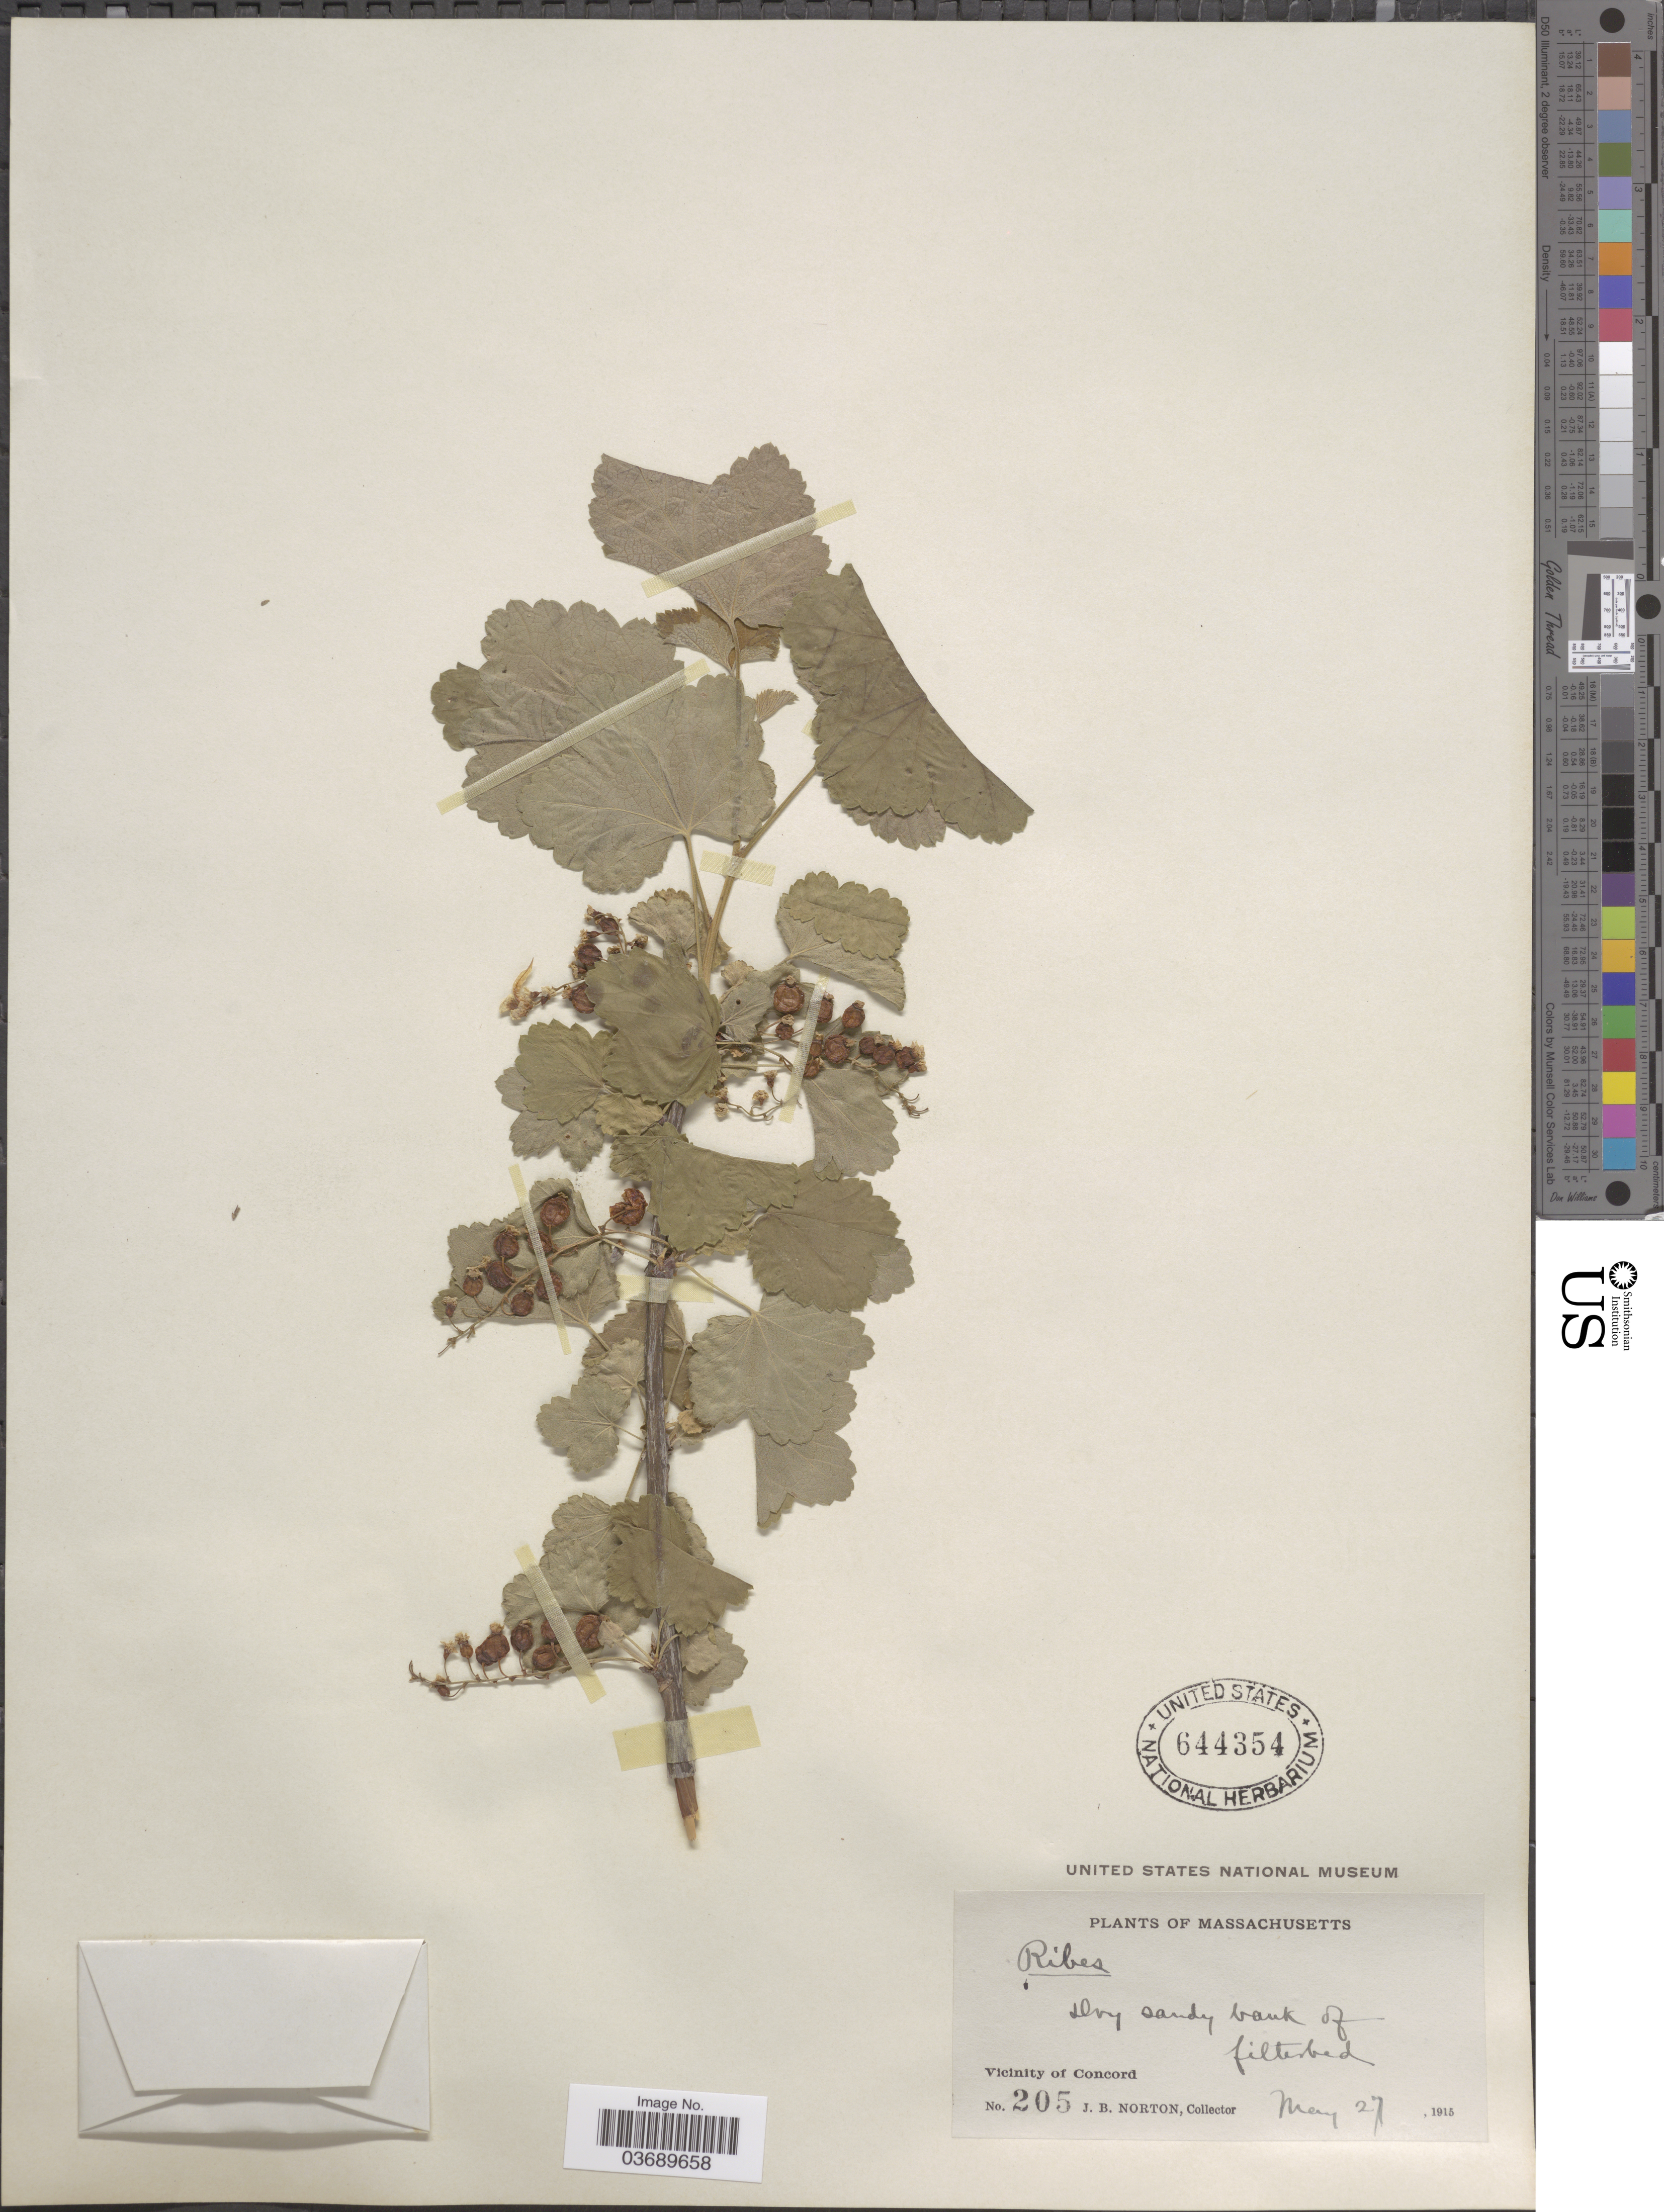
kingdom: Plantae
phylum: Tracheophyta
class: Magnoliopsida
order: Saxifragales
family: Grossulariaceae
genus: Ribes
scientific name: Ribes sp.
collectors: J. B. Norton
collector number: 205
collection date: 1915-05-27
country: United States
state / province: Massachusetts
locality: Vicinity of Concord.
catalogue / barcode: US 644354